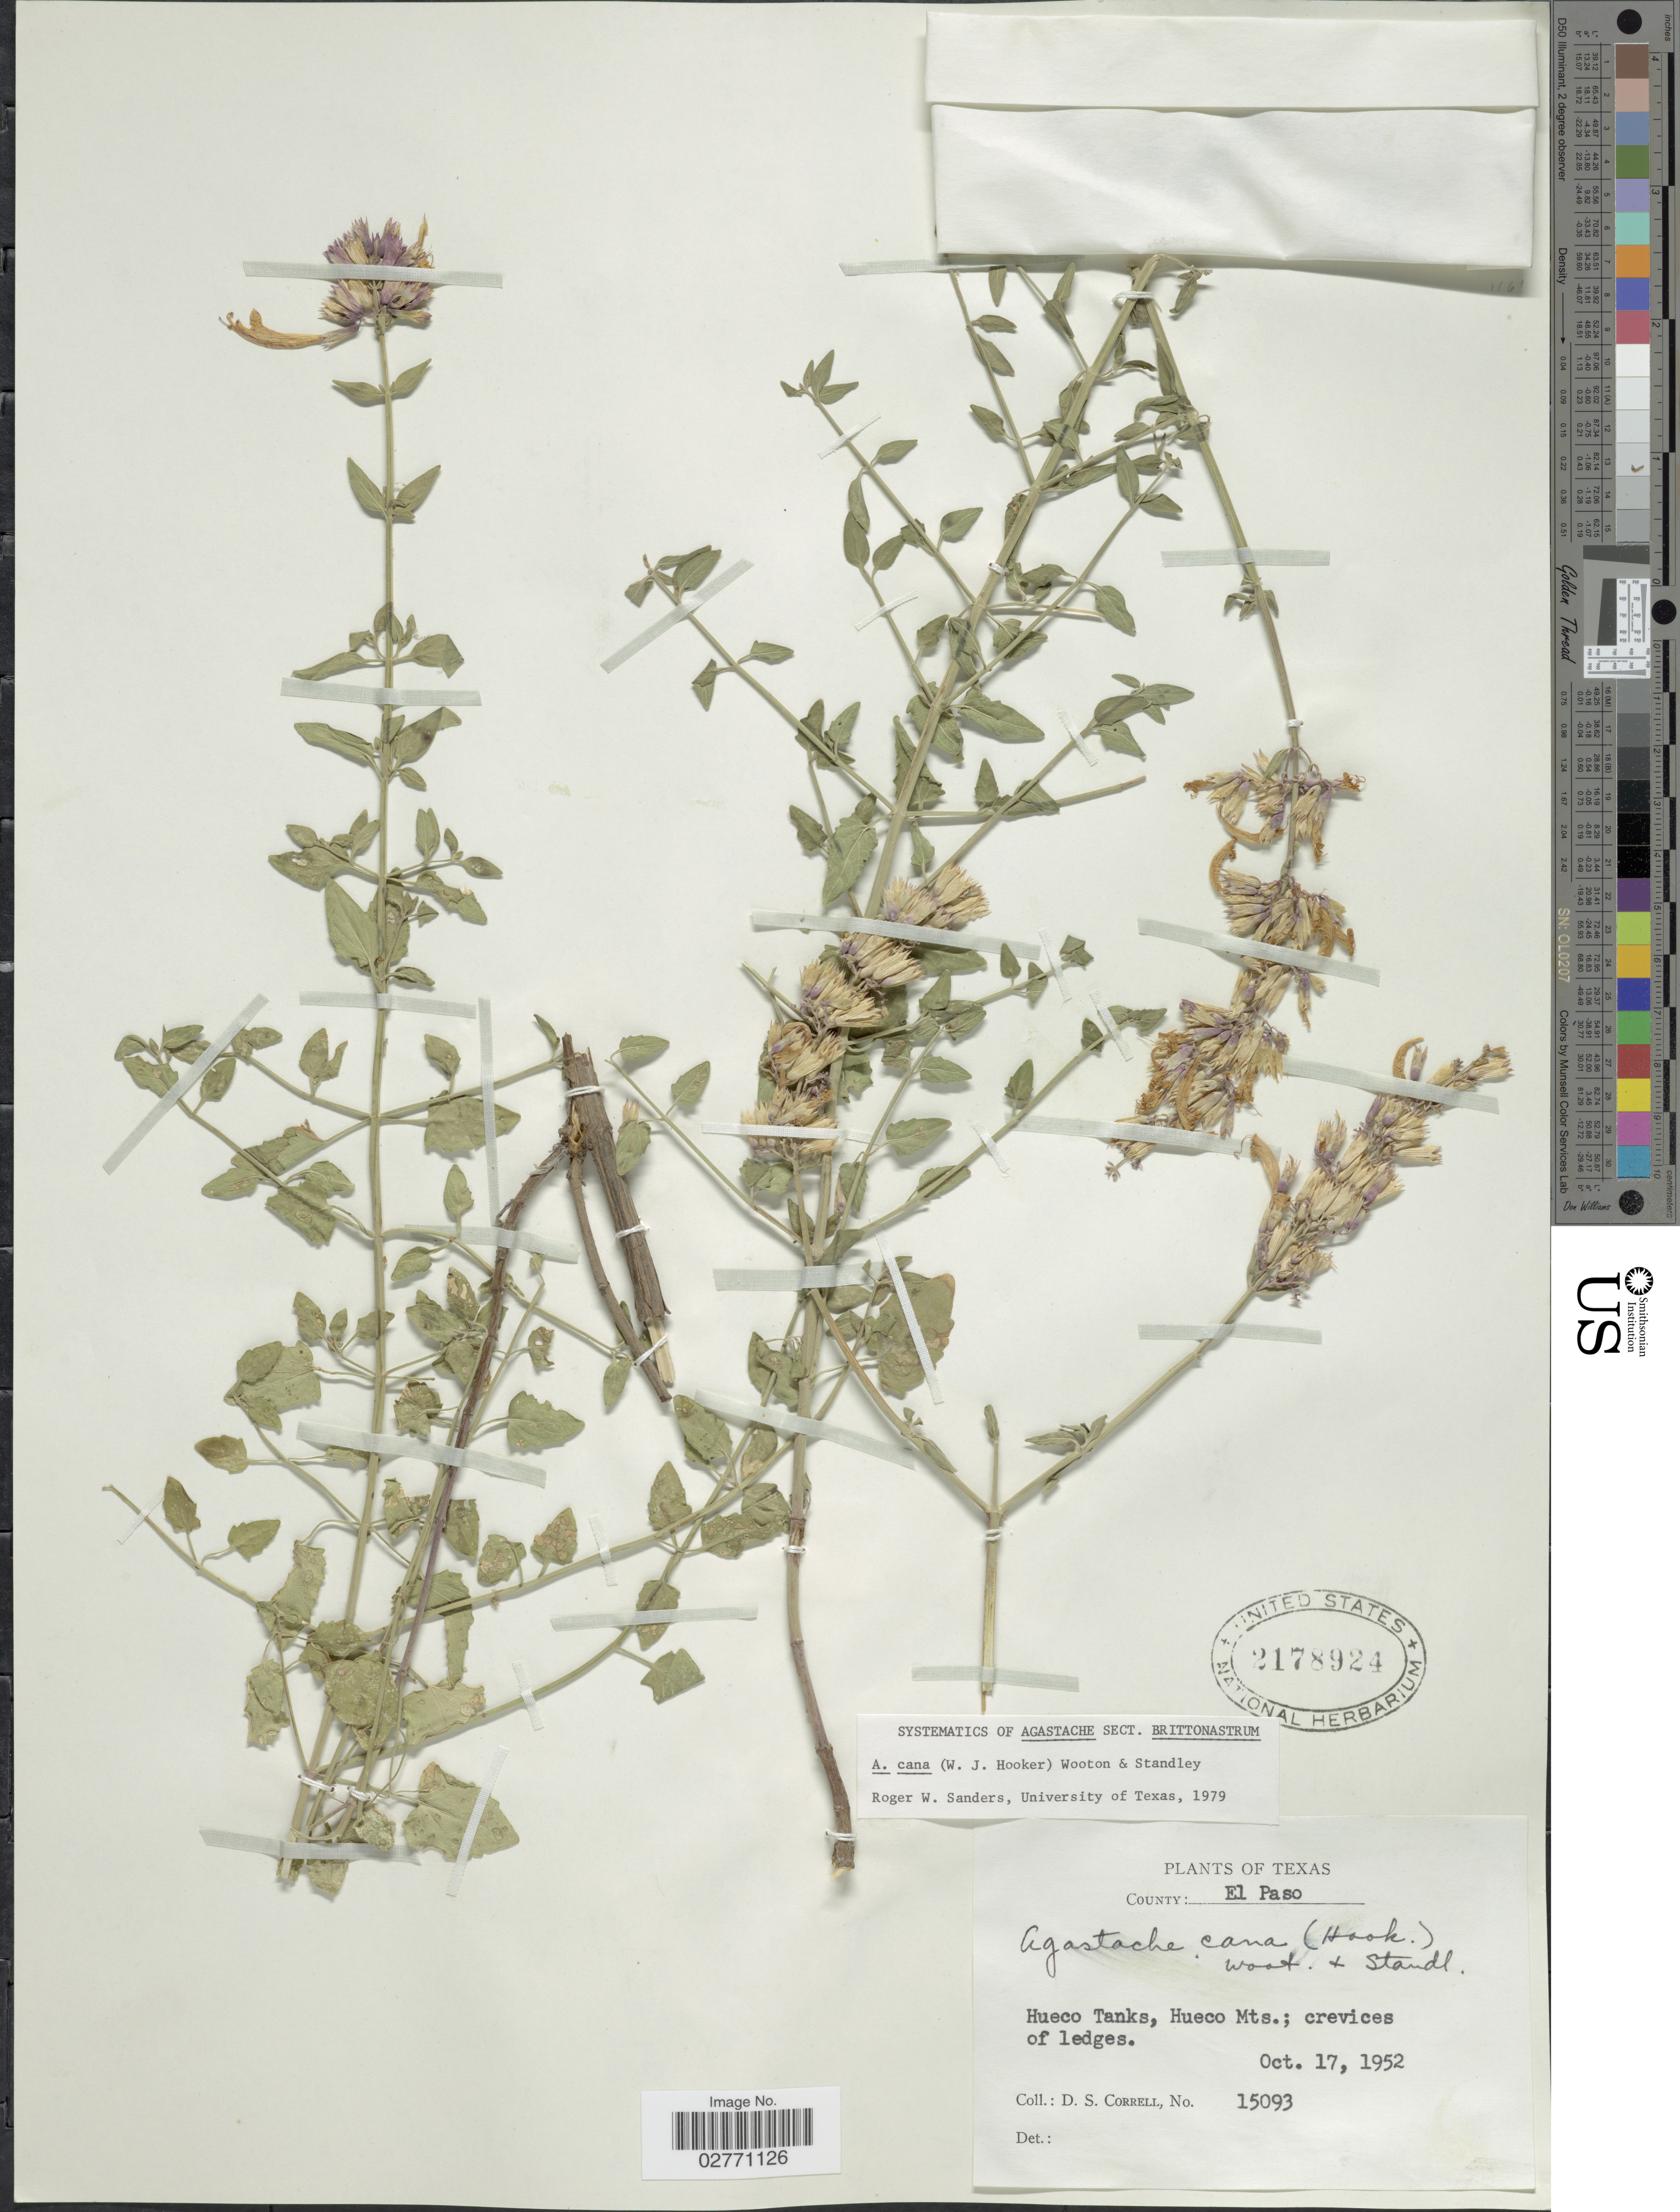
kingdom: Plantae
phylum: Tracheophyta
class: Magnoliopsida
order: Lamiales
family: Lamiaceae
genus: Agastache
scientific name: Agastache cana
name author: (Hook.) Wooton & Standl.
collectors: D. S. Correll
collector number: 15093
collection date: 1952-10-17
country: United States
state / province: Texas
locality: County: El Paso. Hueco Tanks, Hueco Mts.; crevices of ledges.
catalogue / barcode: US 2178924